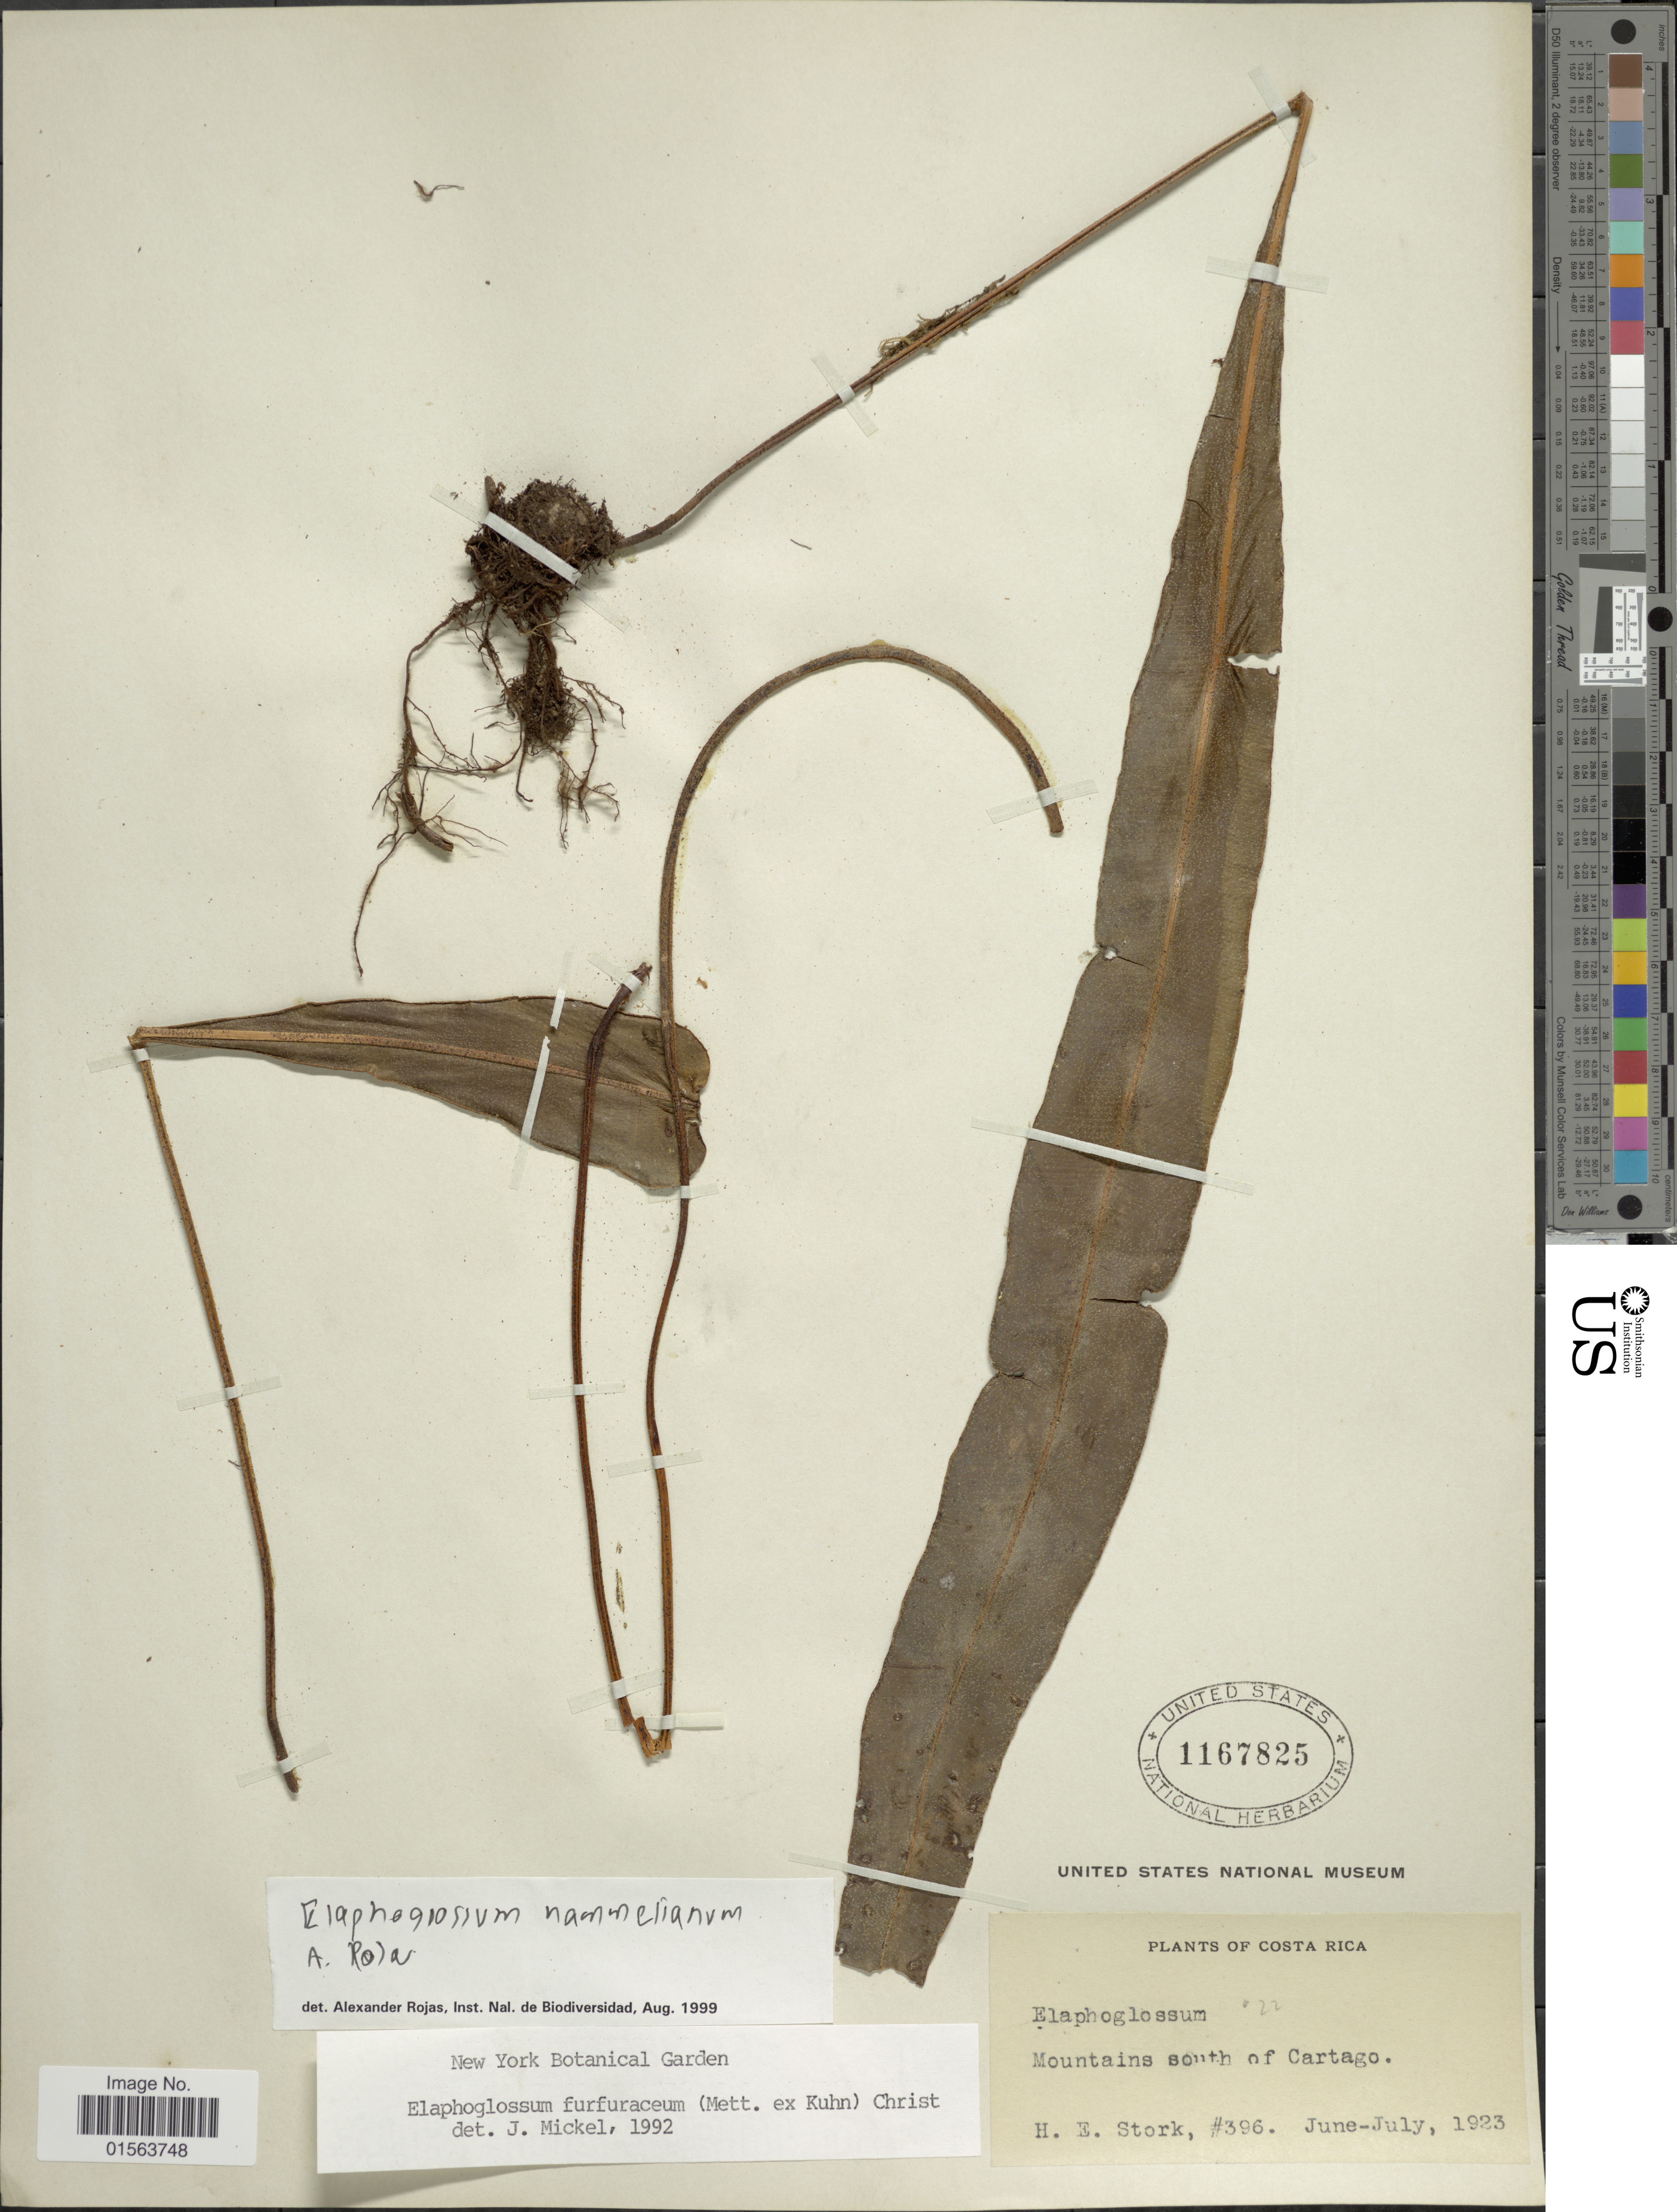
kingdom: Plantae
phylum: Tracheophyta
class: Polypodiopsida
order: Polypodiales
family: Dryopteridaceae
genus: Elaphoglossum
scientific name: Elaphoglossum hammelianum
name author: A. Rojas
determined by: Matos, F. B.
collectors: H. E. Stork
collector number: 396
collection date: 1923-06/1923-07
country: Costa Rica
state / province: Cartago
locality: Mountains south of Cartago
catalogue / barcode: US 1167825